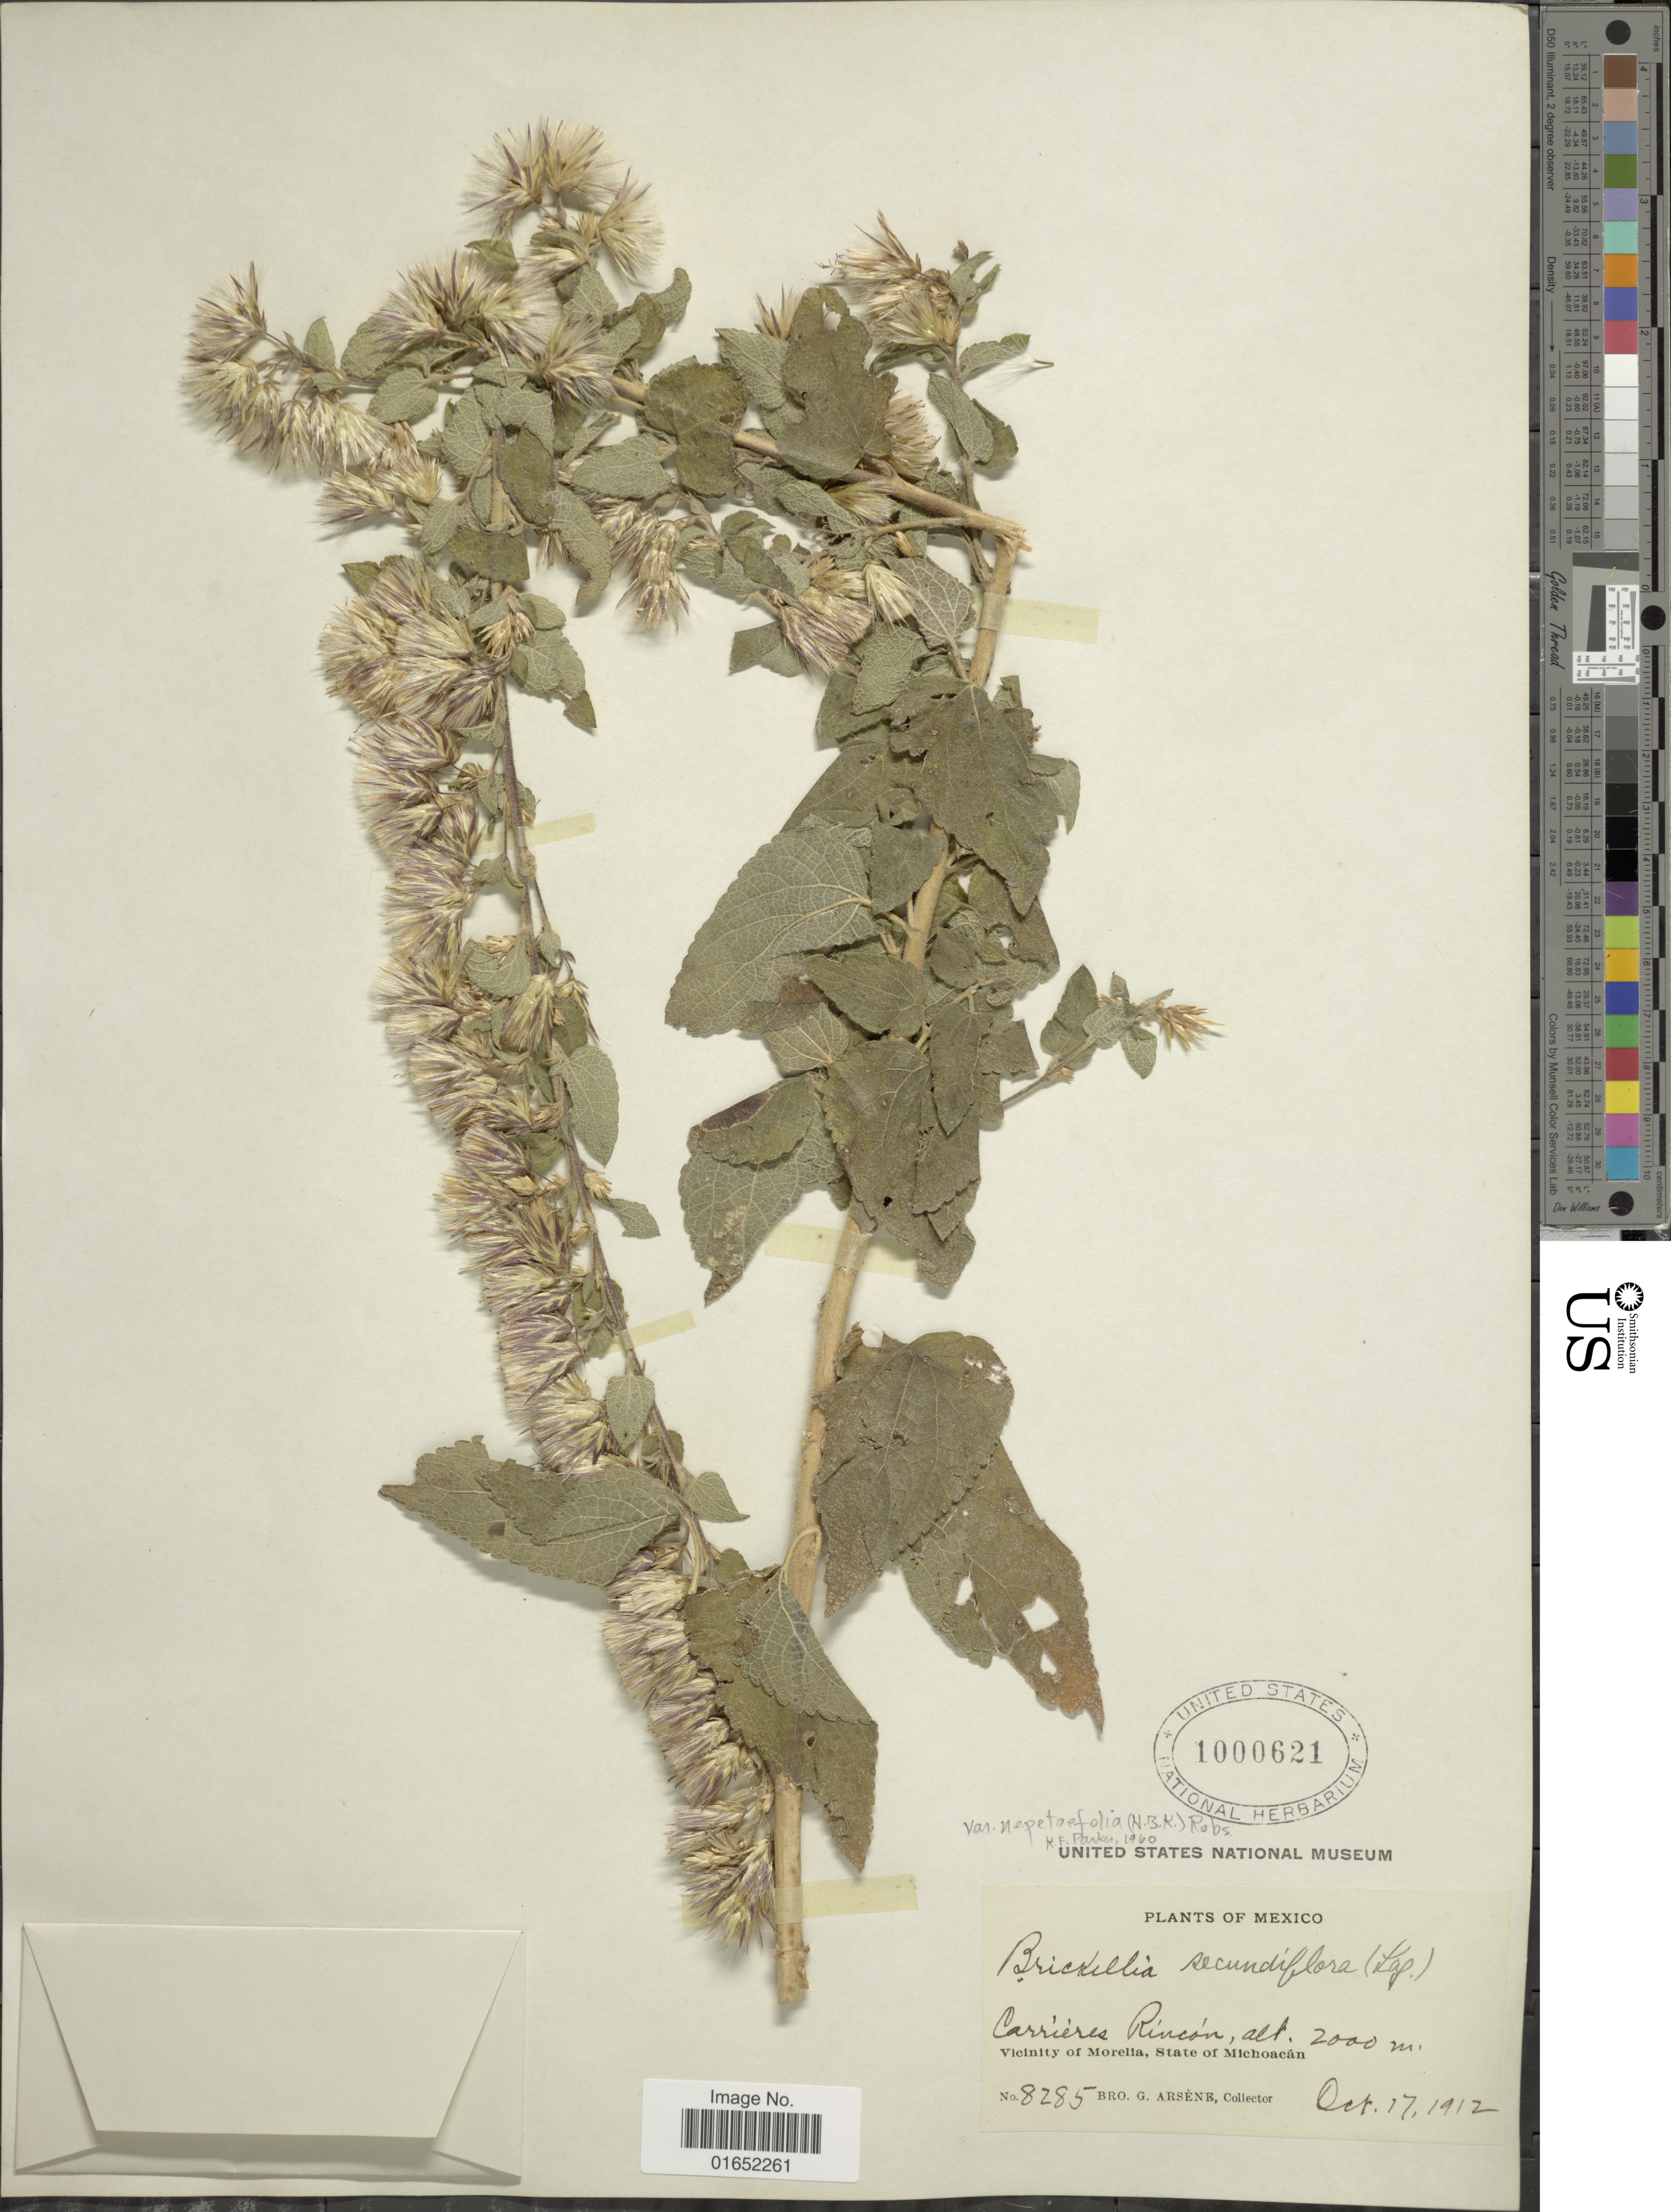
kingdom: Plantae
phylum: Tracheophyta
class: Magnoliopsida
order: Asterales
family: Asteraceae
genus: Brickellia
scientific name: Brickellia secundiflora var. nepetifolia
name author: (Kunth) B.L. Rob.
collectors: Bro. G. Arsène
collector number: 8285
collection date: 1912-10-17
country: Mexico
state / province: Michoacán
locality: Carrieres Rincón, Vicinity of Morelia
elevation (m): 2000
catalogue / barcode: US 1000621